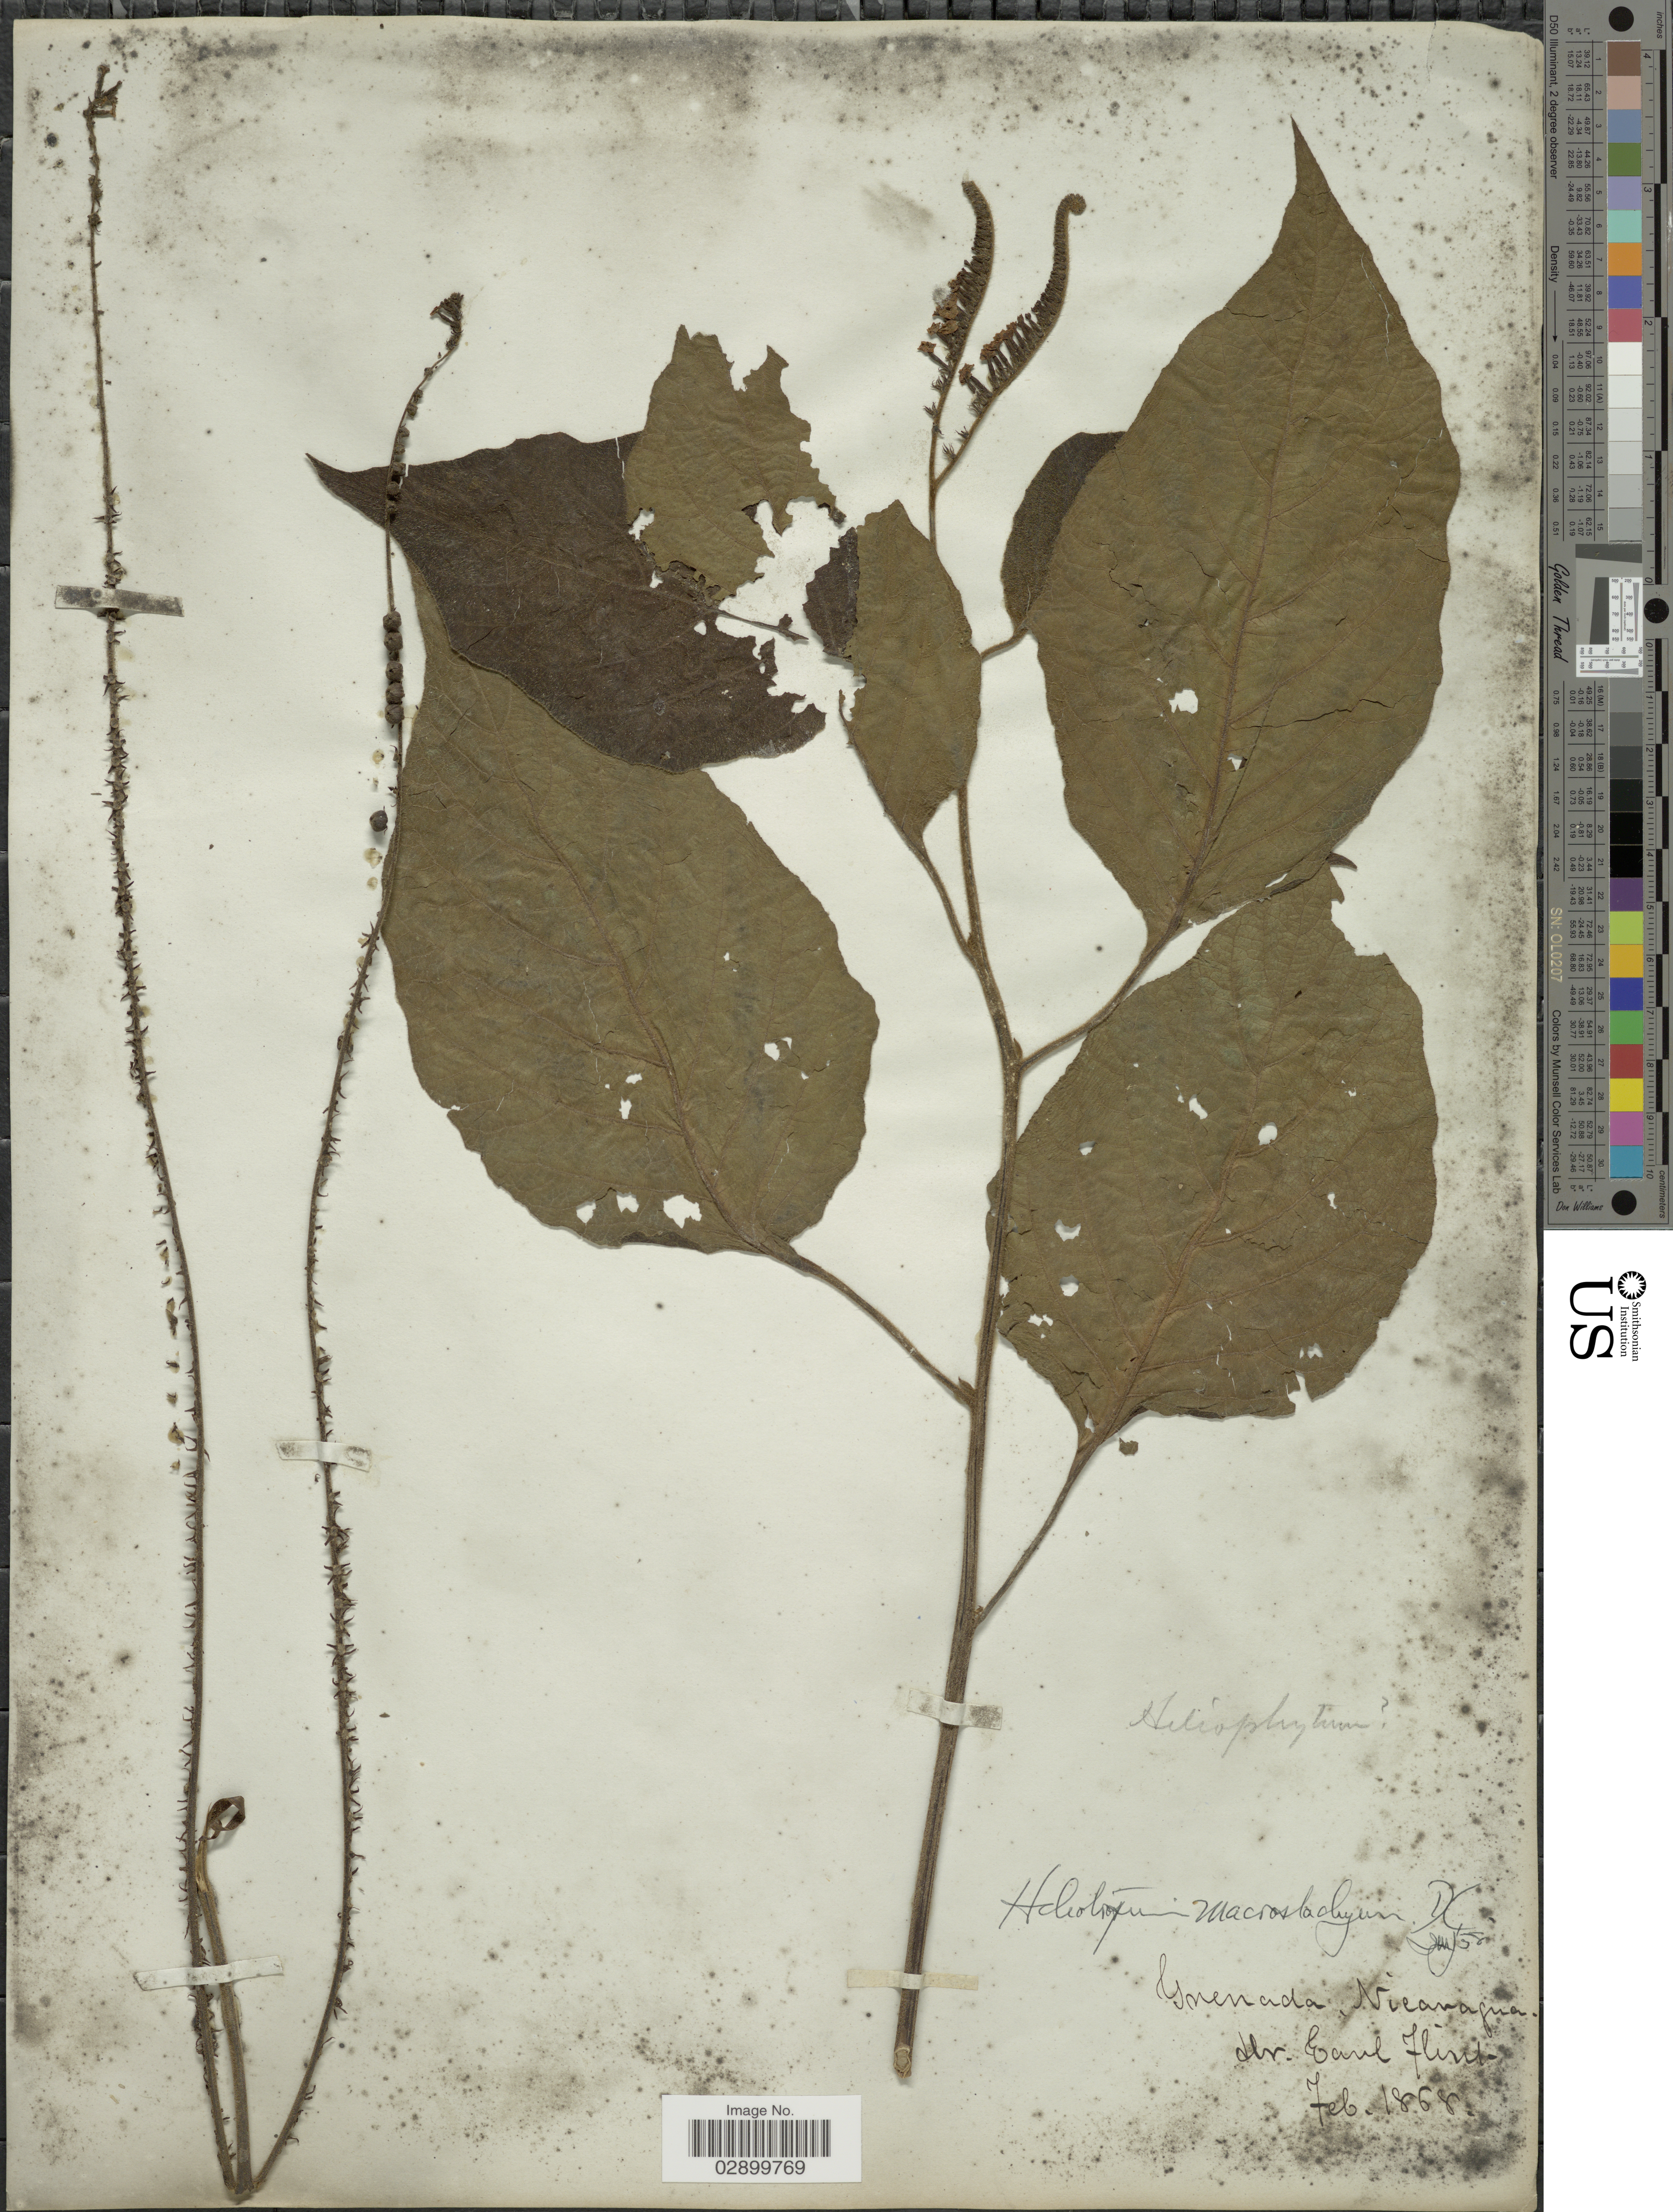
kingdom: Plantae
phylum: Tracheophyta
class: Magnoliopsida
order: Boraginales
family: Heliotropiaceae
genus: Heliotropium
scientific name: Heliotropium macrostachyum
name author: (DC.) Hemsl.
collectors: E. Flint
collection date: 1868-02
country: Nicaragua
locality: Grenada.